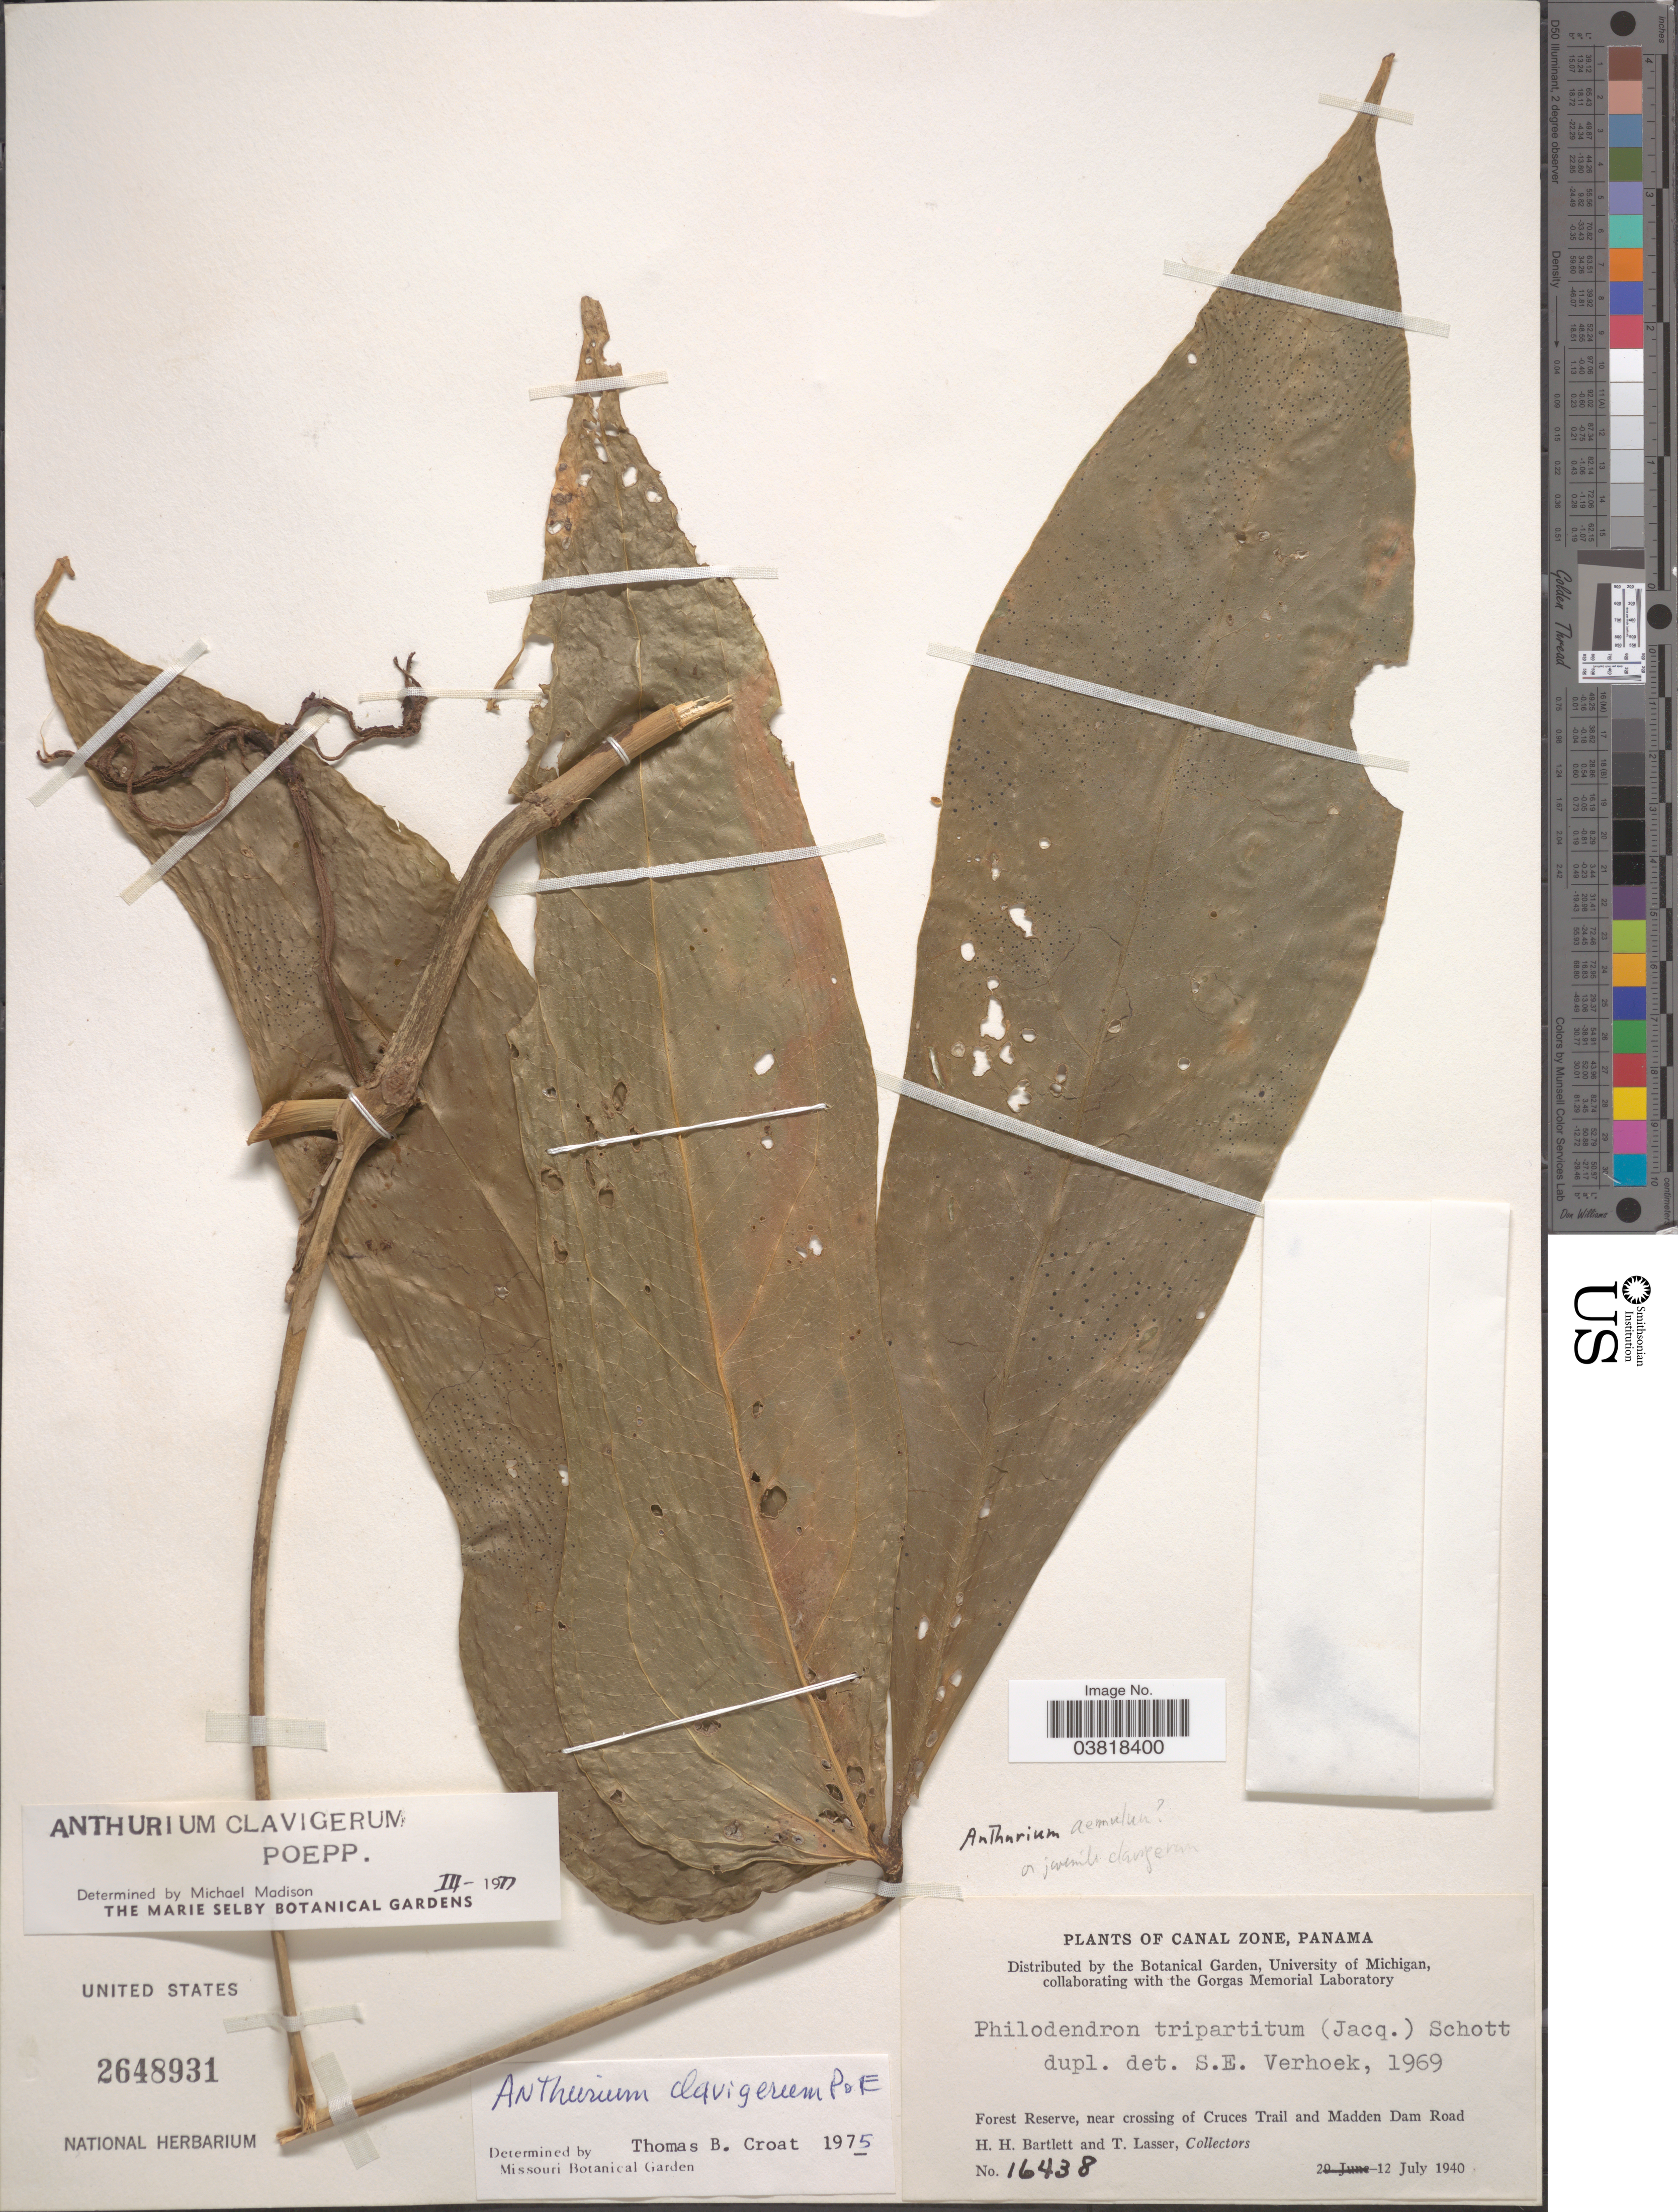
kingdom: Plantae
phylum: Tracheophyta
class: Liliopsida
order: Alismatales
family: Araceae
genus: Anthurium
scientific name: Anthurium clavigerum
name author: Poepp. & Endl.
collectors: H. H. Bartlett & T. Lasser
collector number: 16438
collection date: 1940-07-12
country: Panama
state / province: Colón / Panamá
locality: Canal Zone. Forest Reserve, near crossing of Cruces Trail and Madden Dam Road.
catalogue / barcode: US 2648931